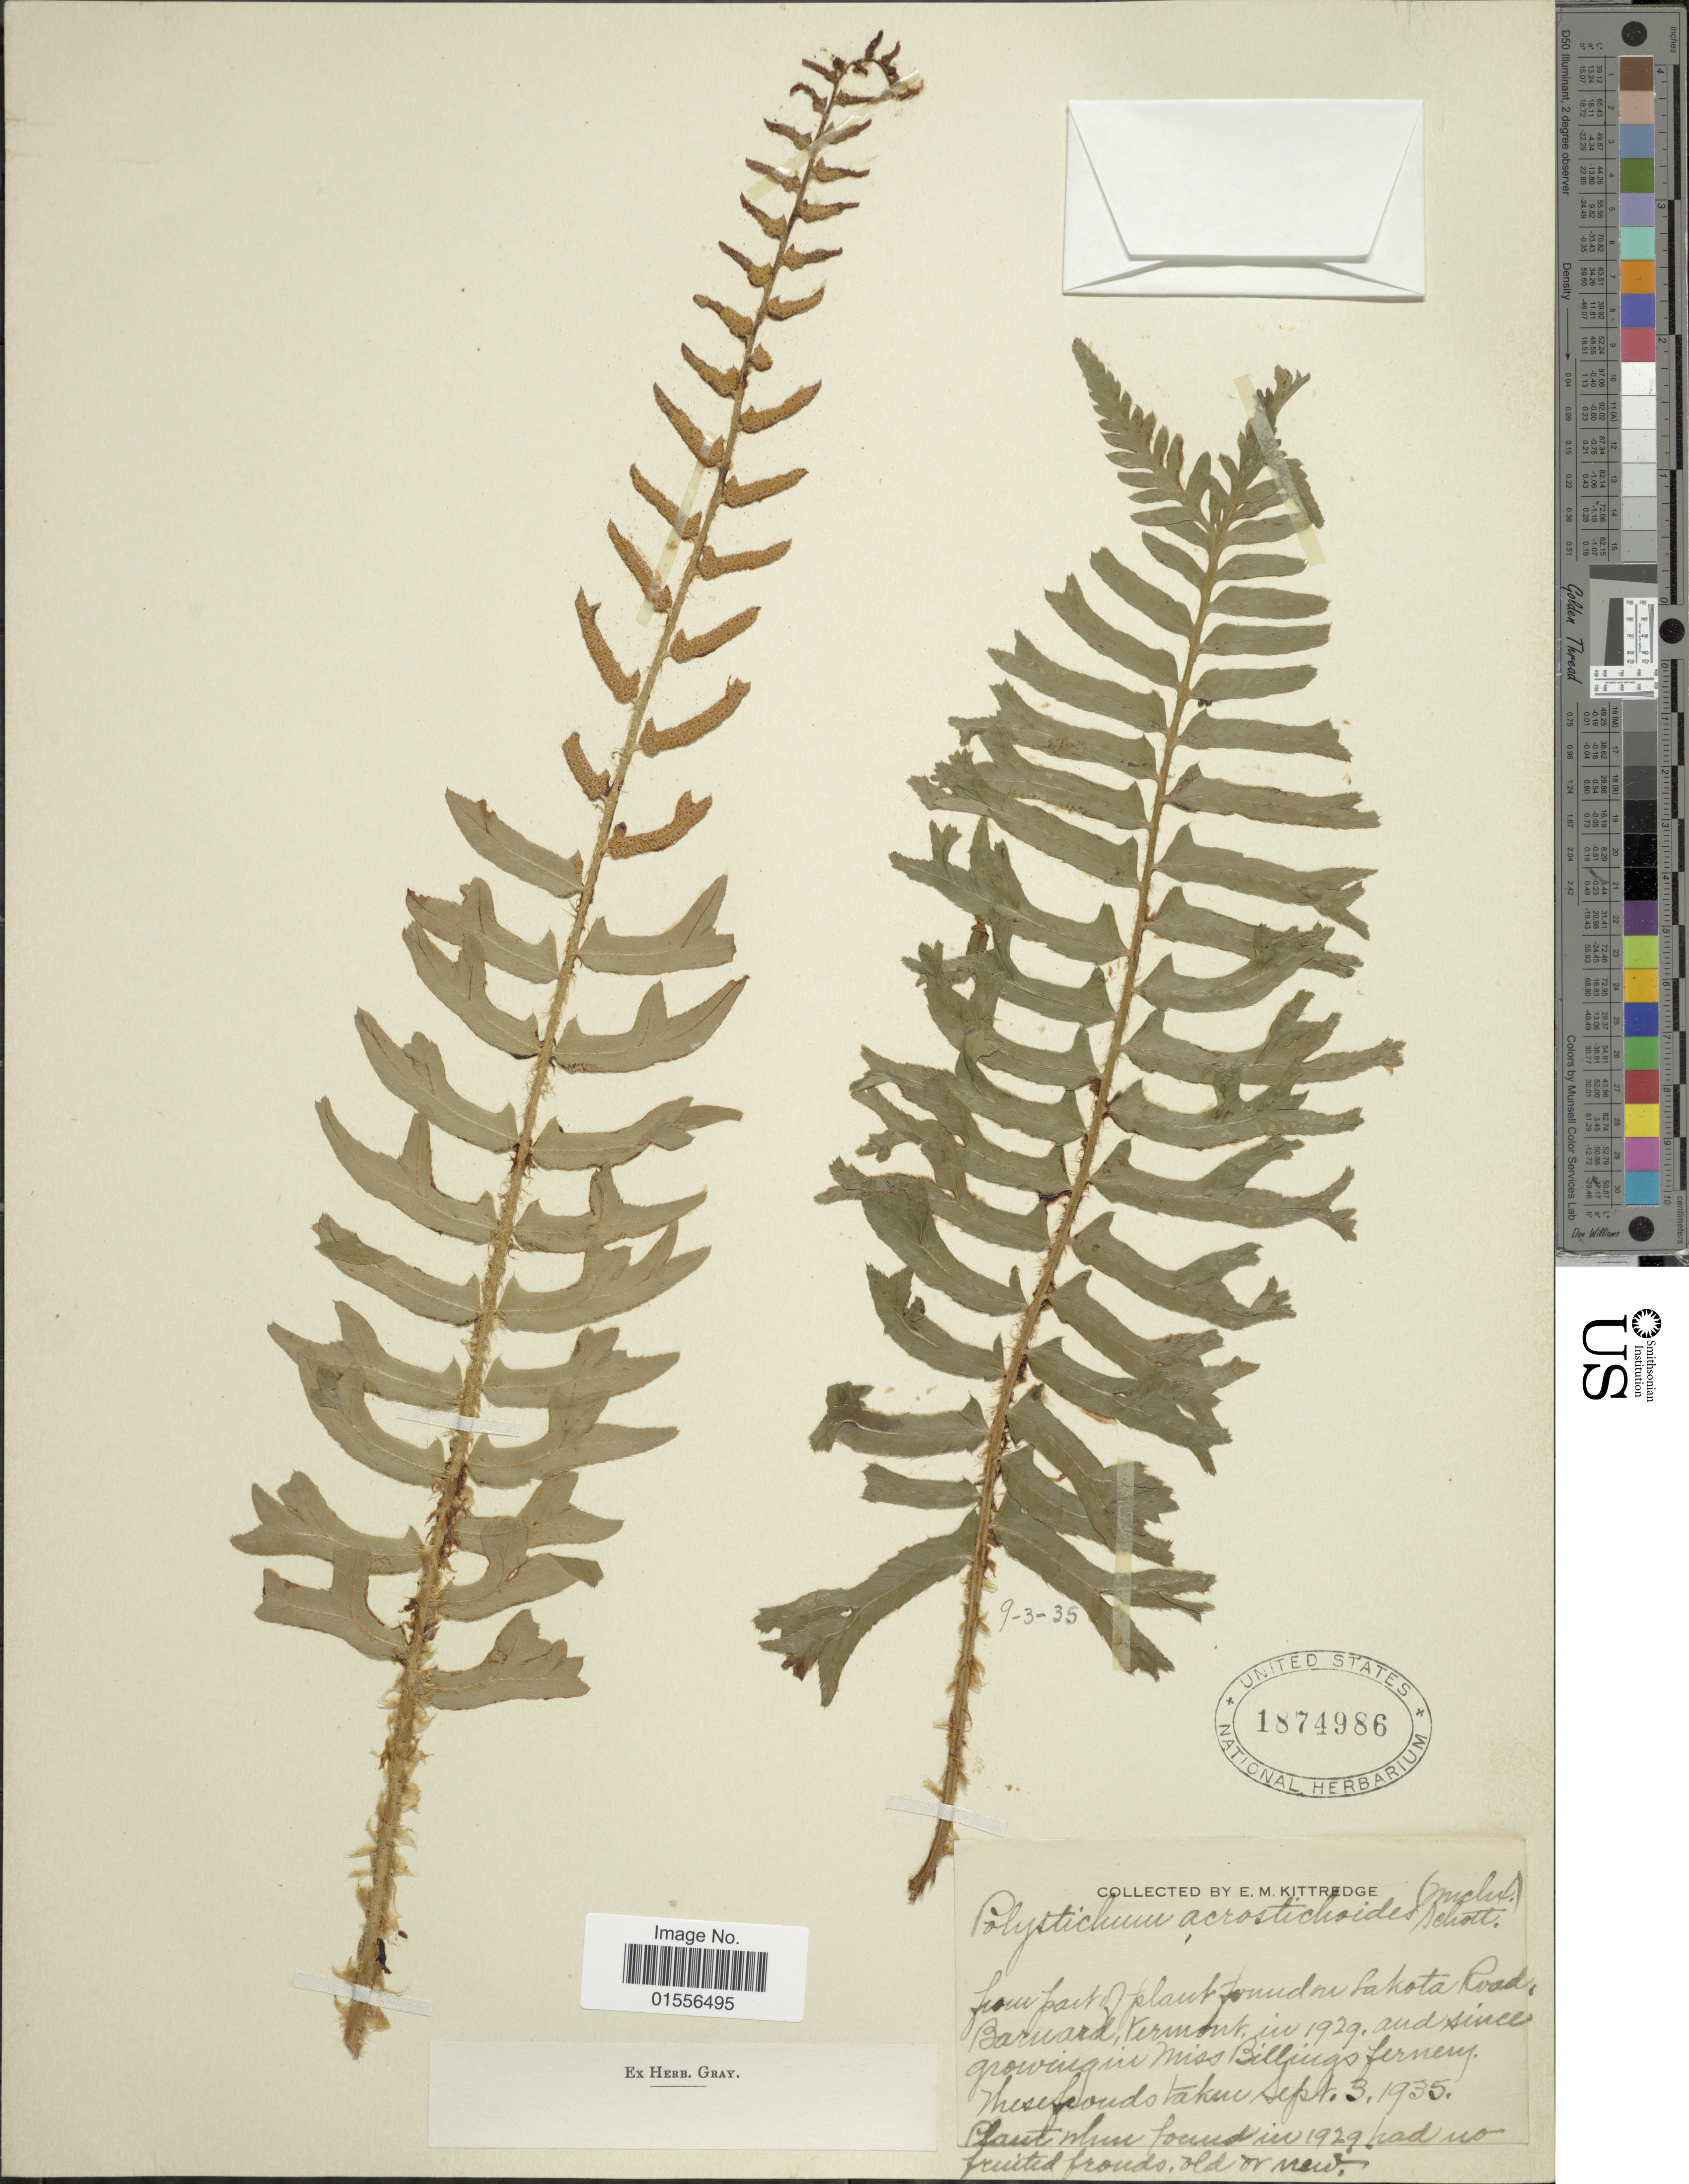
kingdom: Plantae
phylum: Tracheophyta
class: Polypodiopsida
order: Polypodiales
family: Dryopteridaceae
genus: Polystichum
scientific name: Polystichum acrostichoides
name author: (Michx.) Schott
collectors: ex herb. of E. M. Kittredge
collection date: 1935-09-03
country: United States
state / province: Vermont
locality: Sakota Road, Barnard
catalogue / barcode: US 1874986